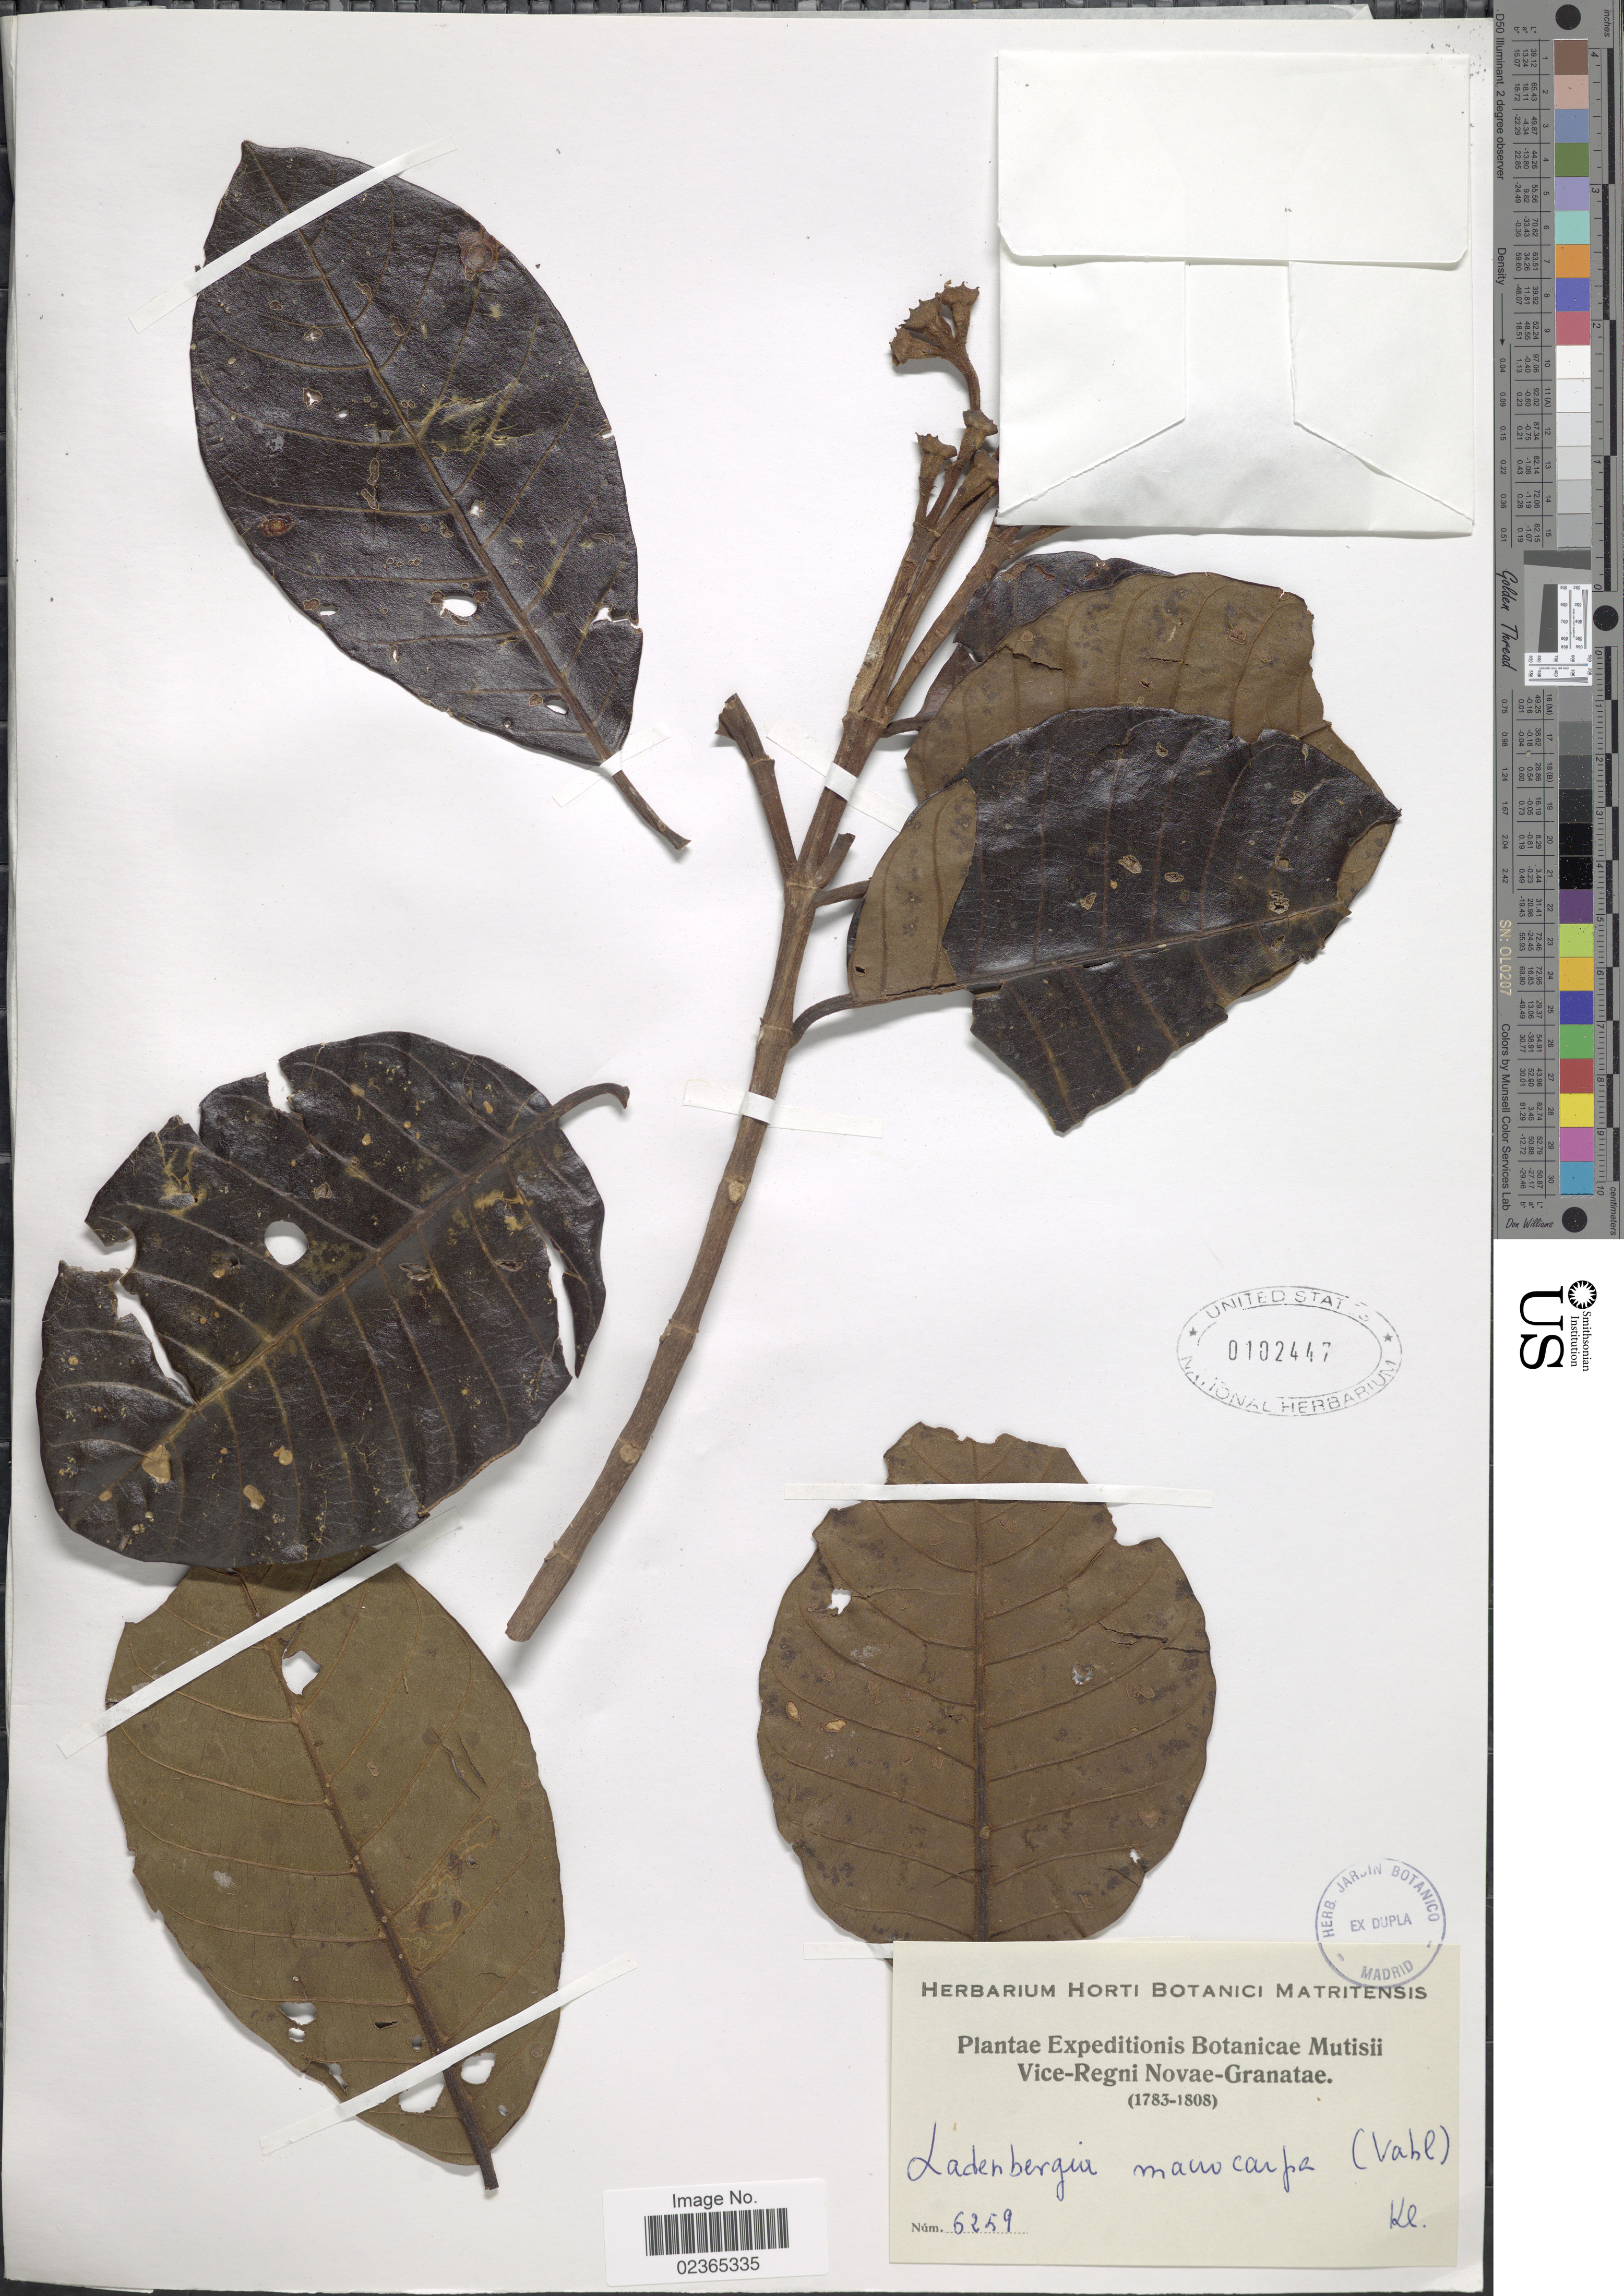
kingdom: Plantae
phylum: Tracheophyta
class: Magnoliopsida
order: Gentianales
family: Rubiaceae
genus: Ladenbergia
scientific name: Ladenbergia macrocarpa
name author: (Vahl) Klotzsch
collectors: ex herb. Horti Botanici Matritensis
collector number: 6259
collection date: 1783/1808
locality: Botanicae Mutisii Vice-Regni Novae-Granatae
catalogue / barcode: US 102447